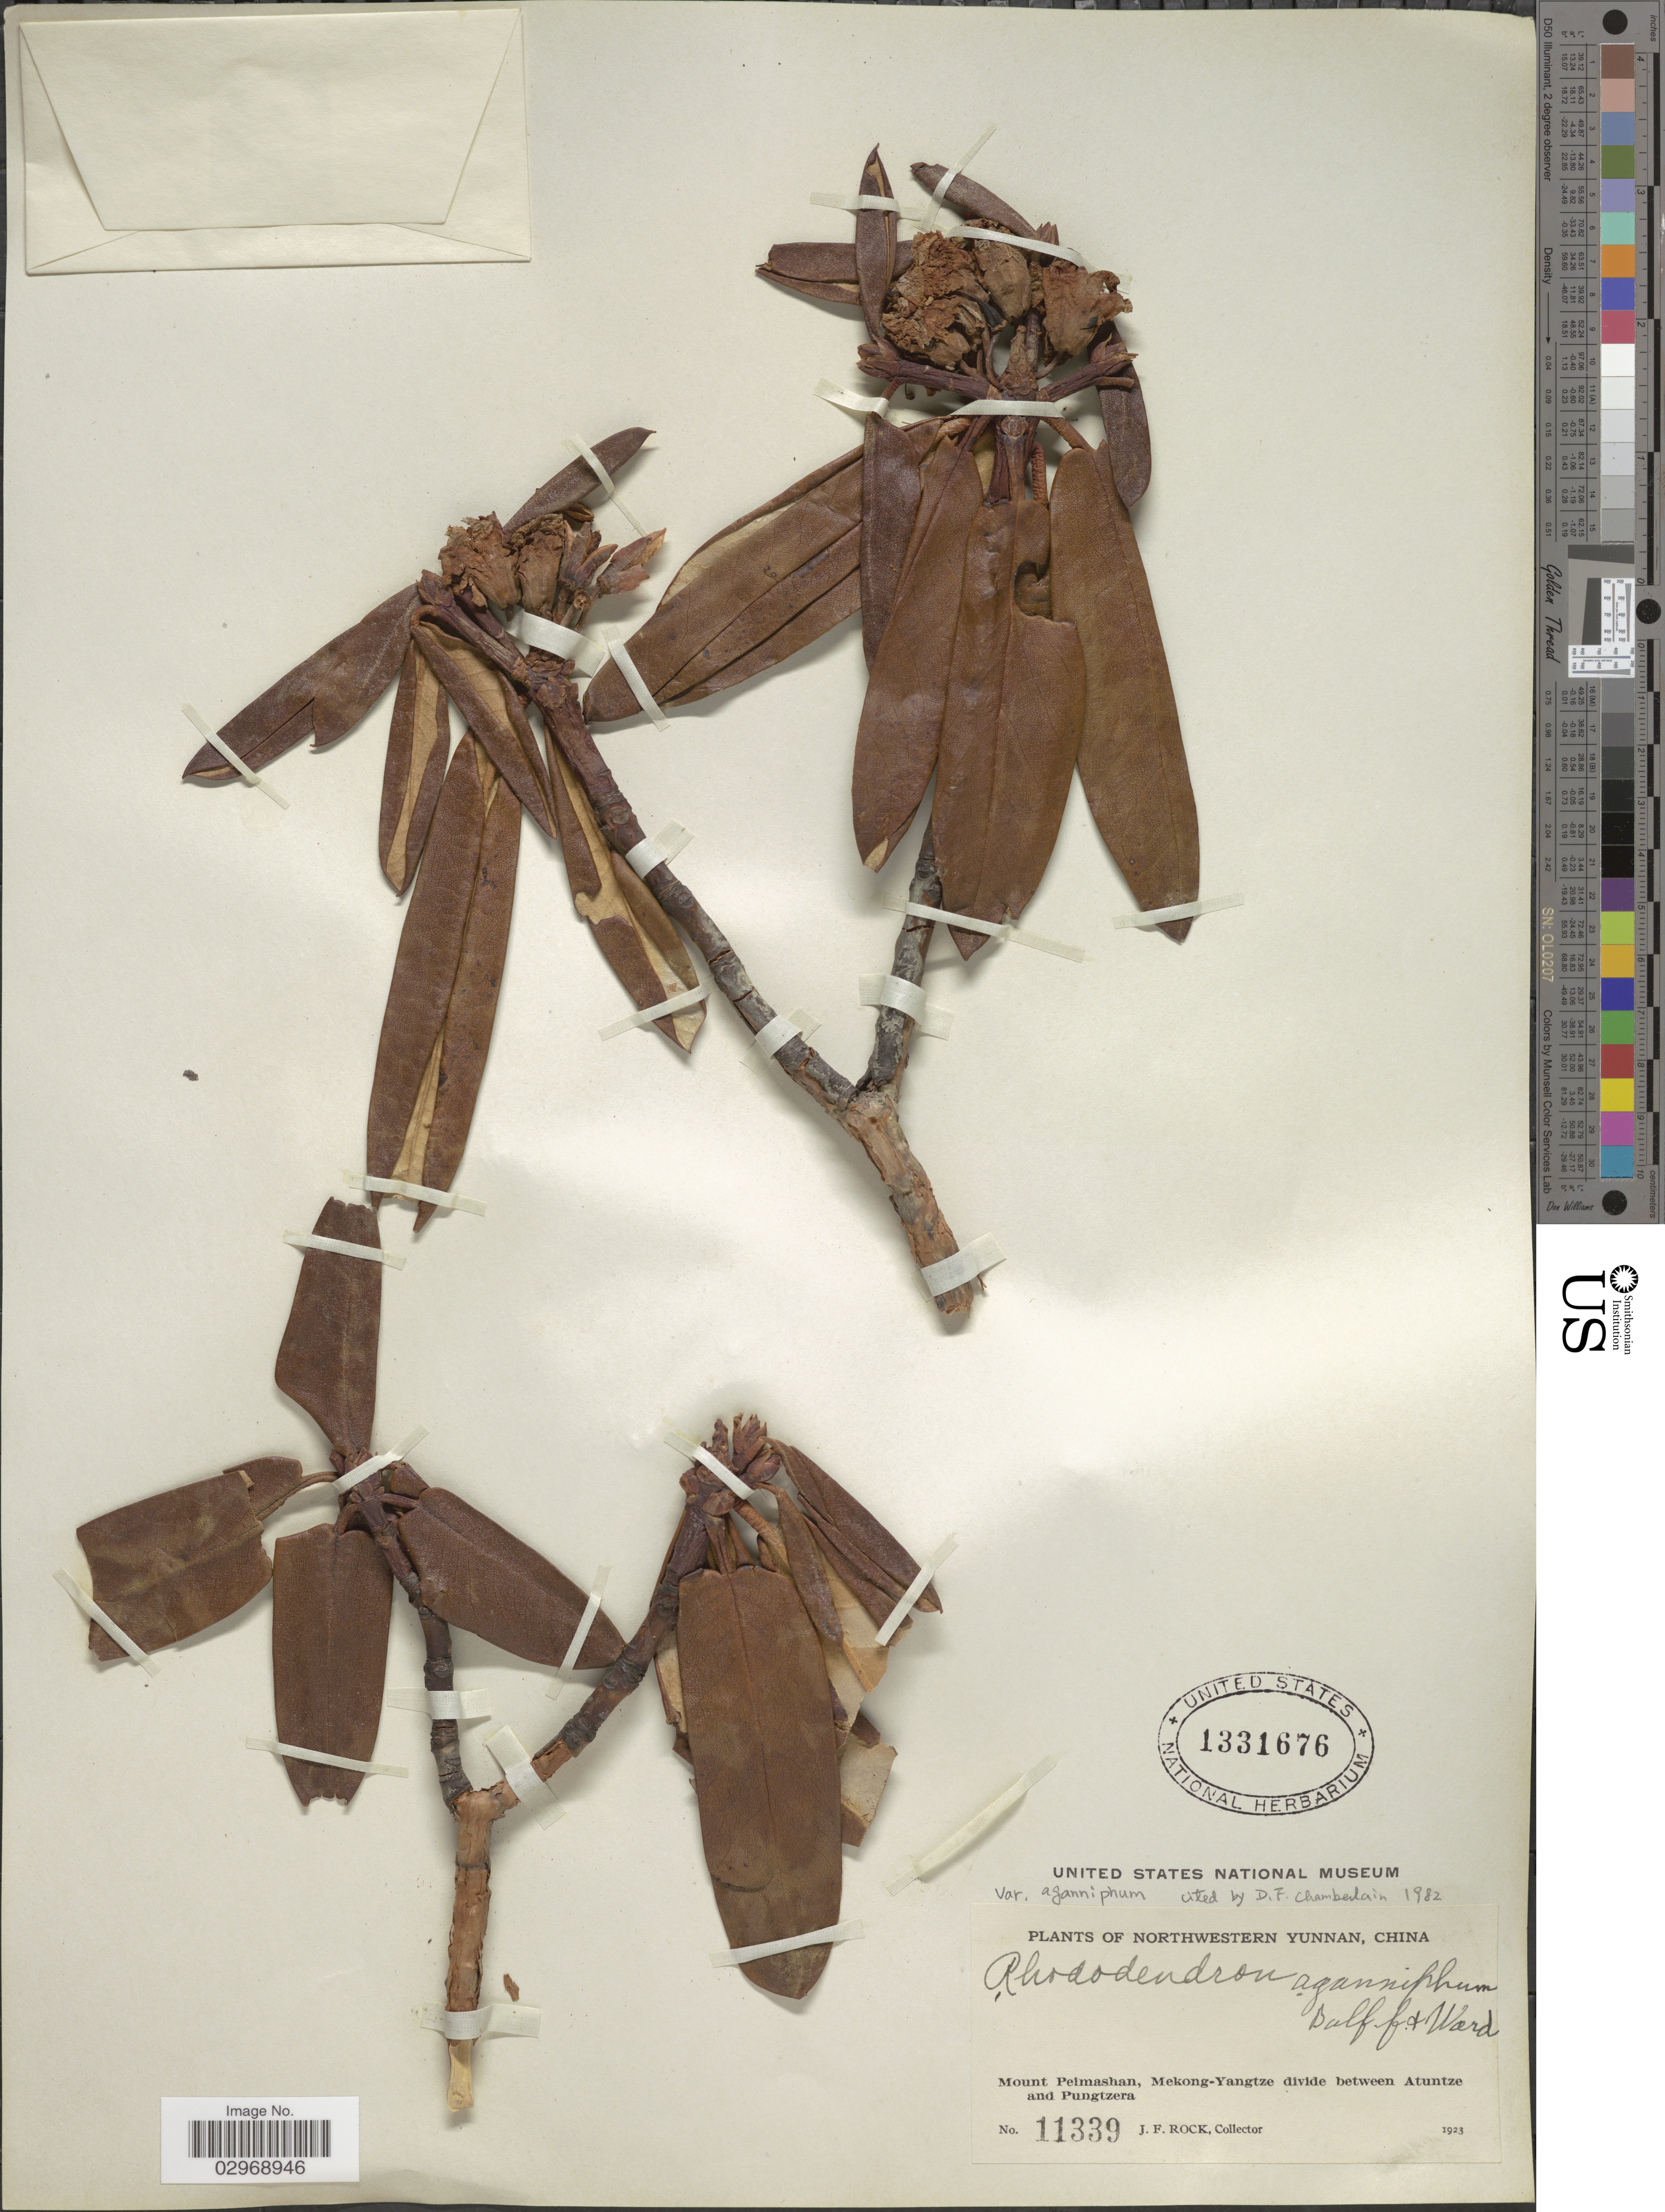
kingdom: Plantae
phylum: Tracheophyta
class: Magnoliopsida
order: Ericales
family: Ericaceae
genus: Rhododendron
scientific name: Rhododendron aganniphum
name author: Balf. f. & Kingdon-Ward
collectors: J. Rock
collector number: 11339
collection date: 1923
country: China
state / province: Yunnan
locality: Northwestern Yunnan. Mount Peimashan, Mekong-Yangtze divide between Atuntze and Pungtzera.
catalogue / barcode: US 1331676